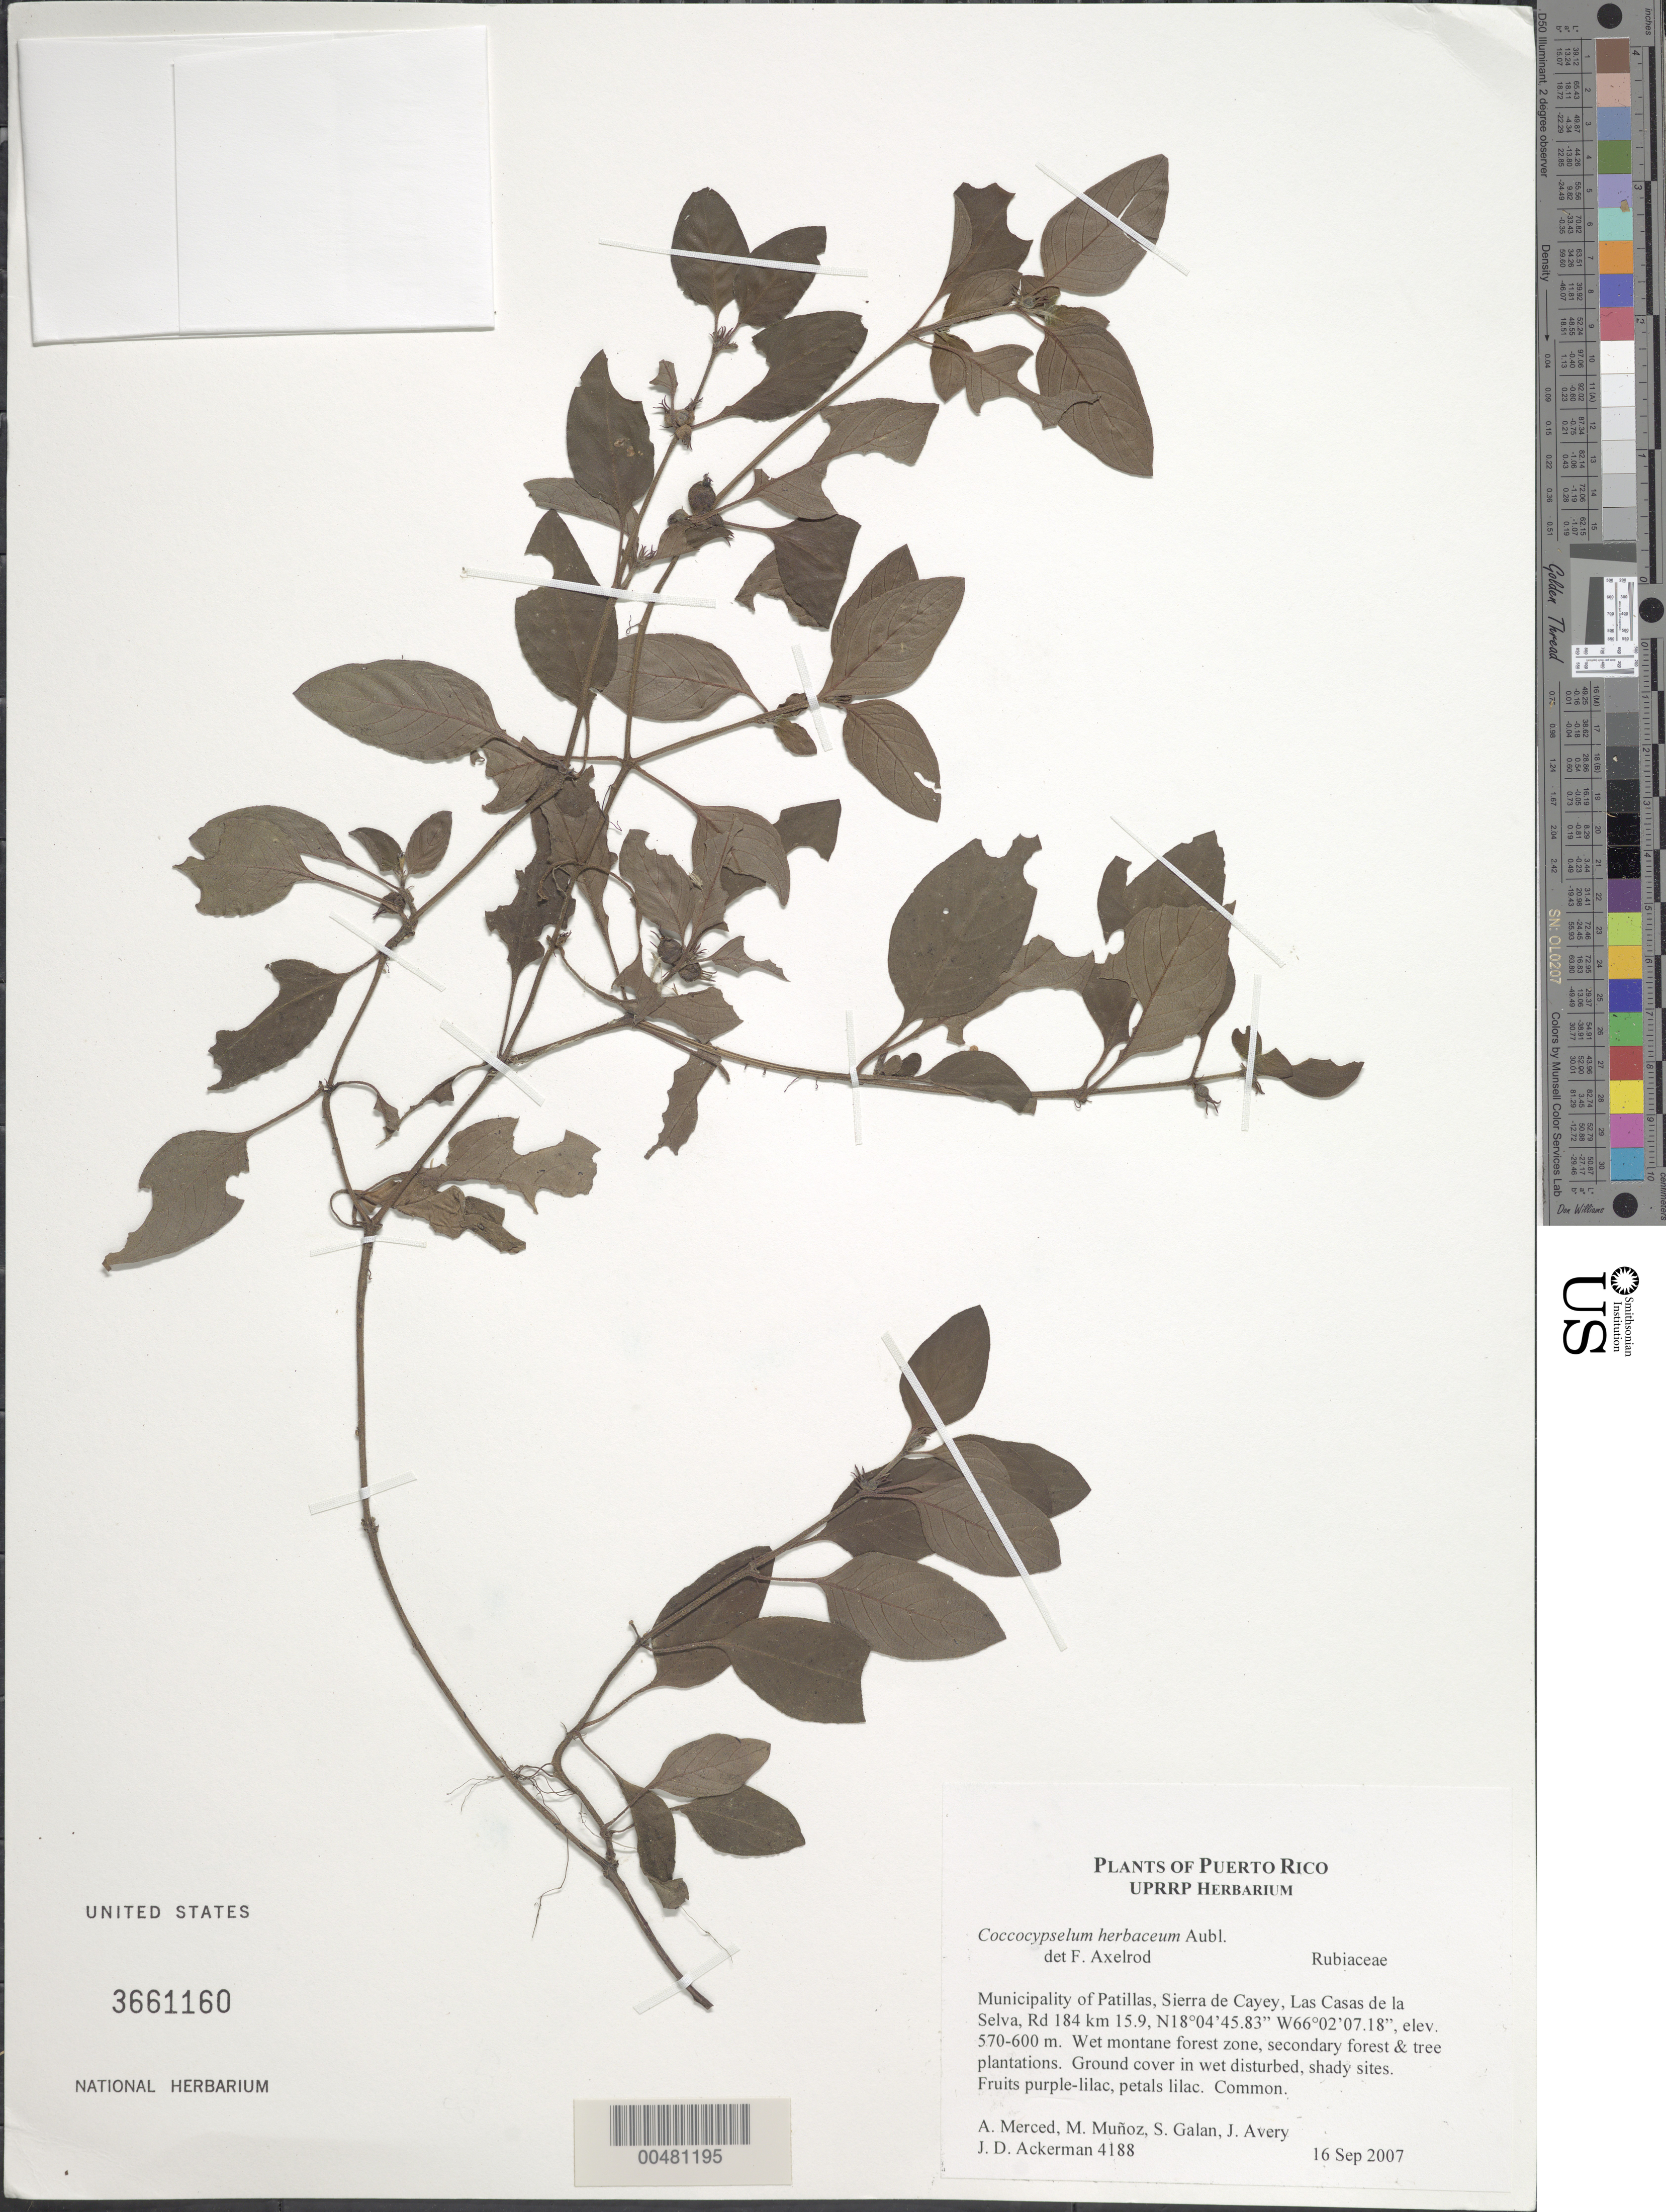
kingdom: Plantae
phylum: Tracheophyta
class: Magnoliopsida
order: Gentianales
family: Rubiaceae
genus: Coccocypselum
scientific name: Coccocypselum herbaceum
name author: Aubl.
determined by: Axelrod, F. S.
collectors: J. D. Ackerman, A. Merced Alejandro, M. Muñoz, S. Galan & J. Avery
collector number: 4188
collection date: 2007-09-16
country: Puerto Rico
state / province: Patillas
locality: Sierra de Cayey, Las Casas de la Selva, Rd 184, km 15.9.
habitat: Wet montane forest, secondary forest and tree plantations. Ground cover in wet disturbed, shady sites. Common.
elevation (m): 570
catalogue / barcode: US 3661160